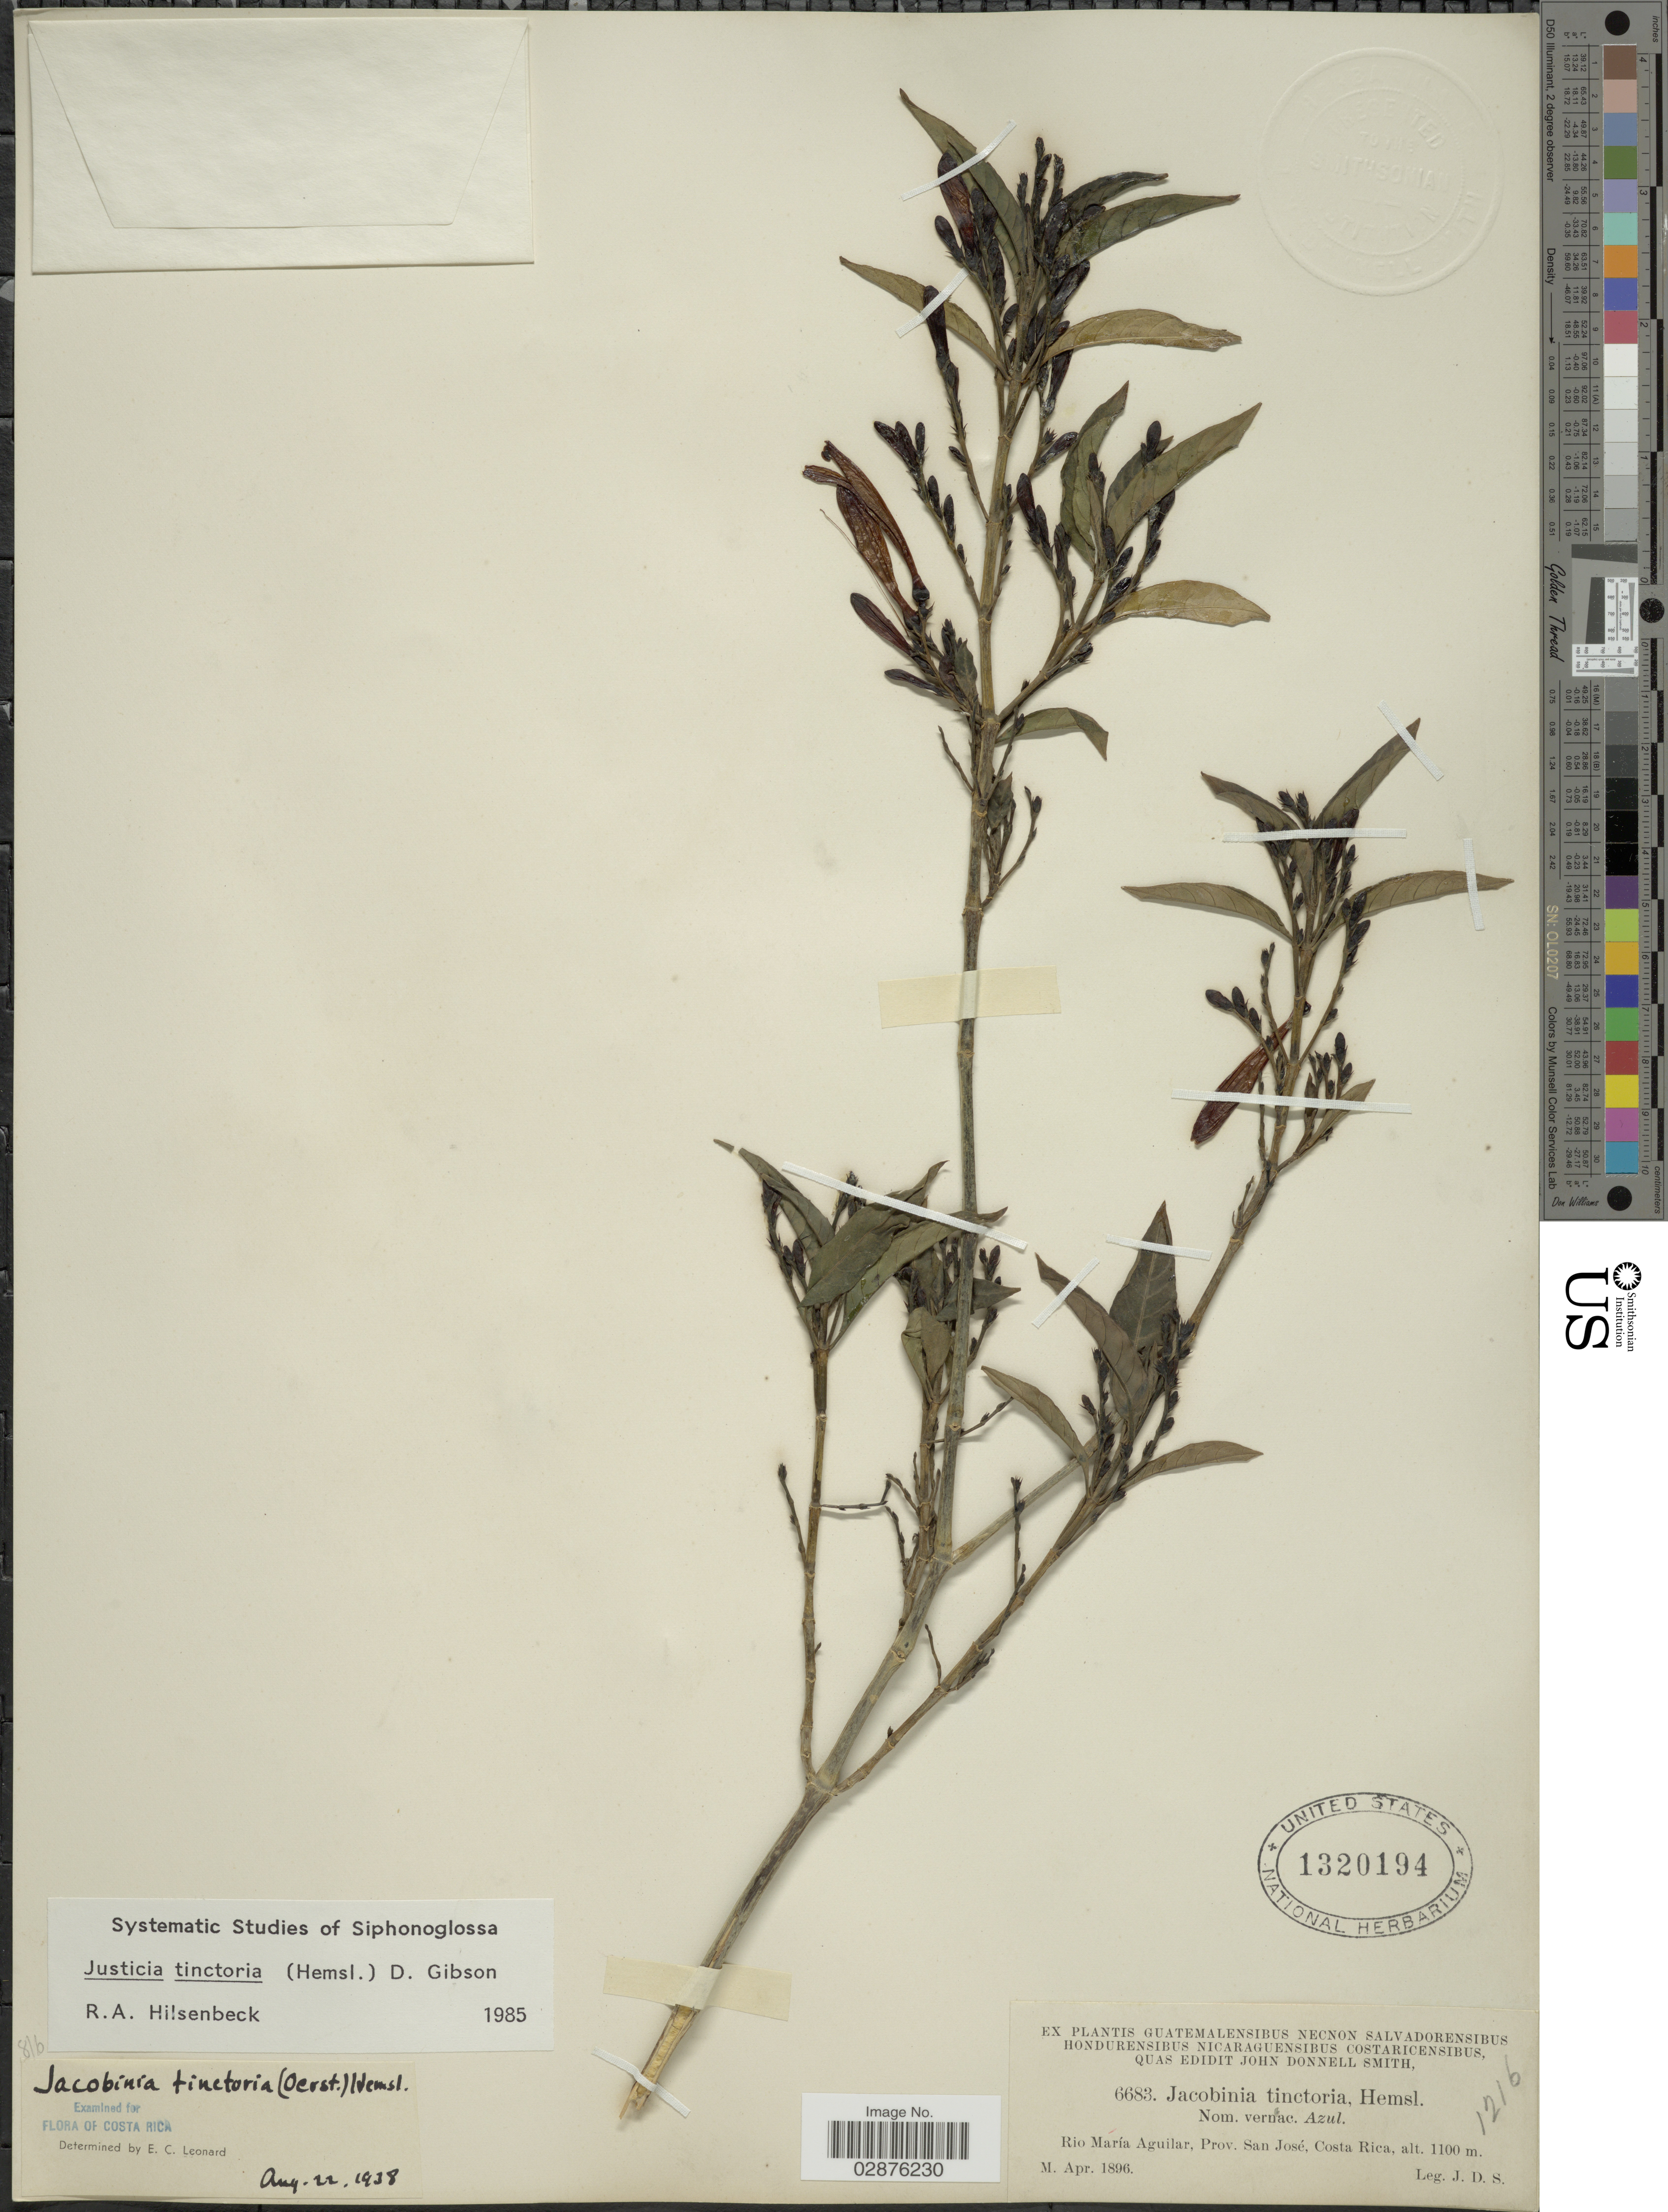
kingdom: Plantae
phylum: Tracheophyta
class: Magnoliopsida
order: Lamiales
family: Acanthaceae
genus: Justicia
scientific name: Justicia colorifera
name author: V.A.W. Graham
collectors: J. Donnell Smith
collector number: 6683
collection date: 1896-04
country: Costa Rica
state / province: San José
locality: Rio María Aguilar.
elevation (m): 1100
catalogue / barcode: US 1320194